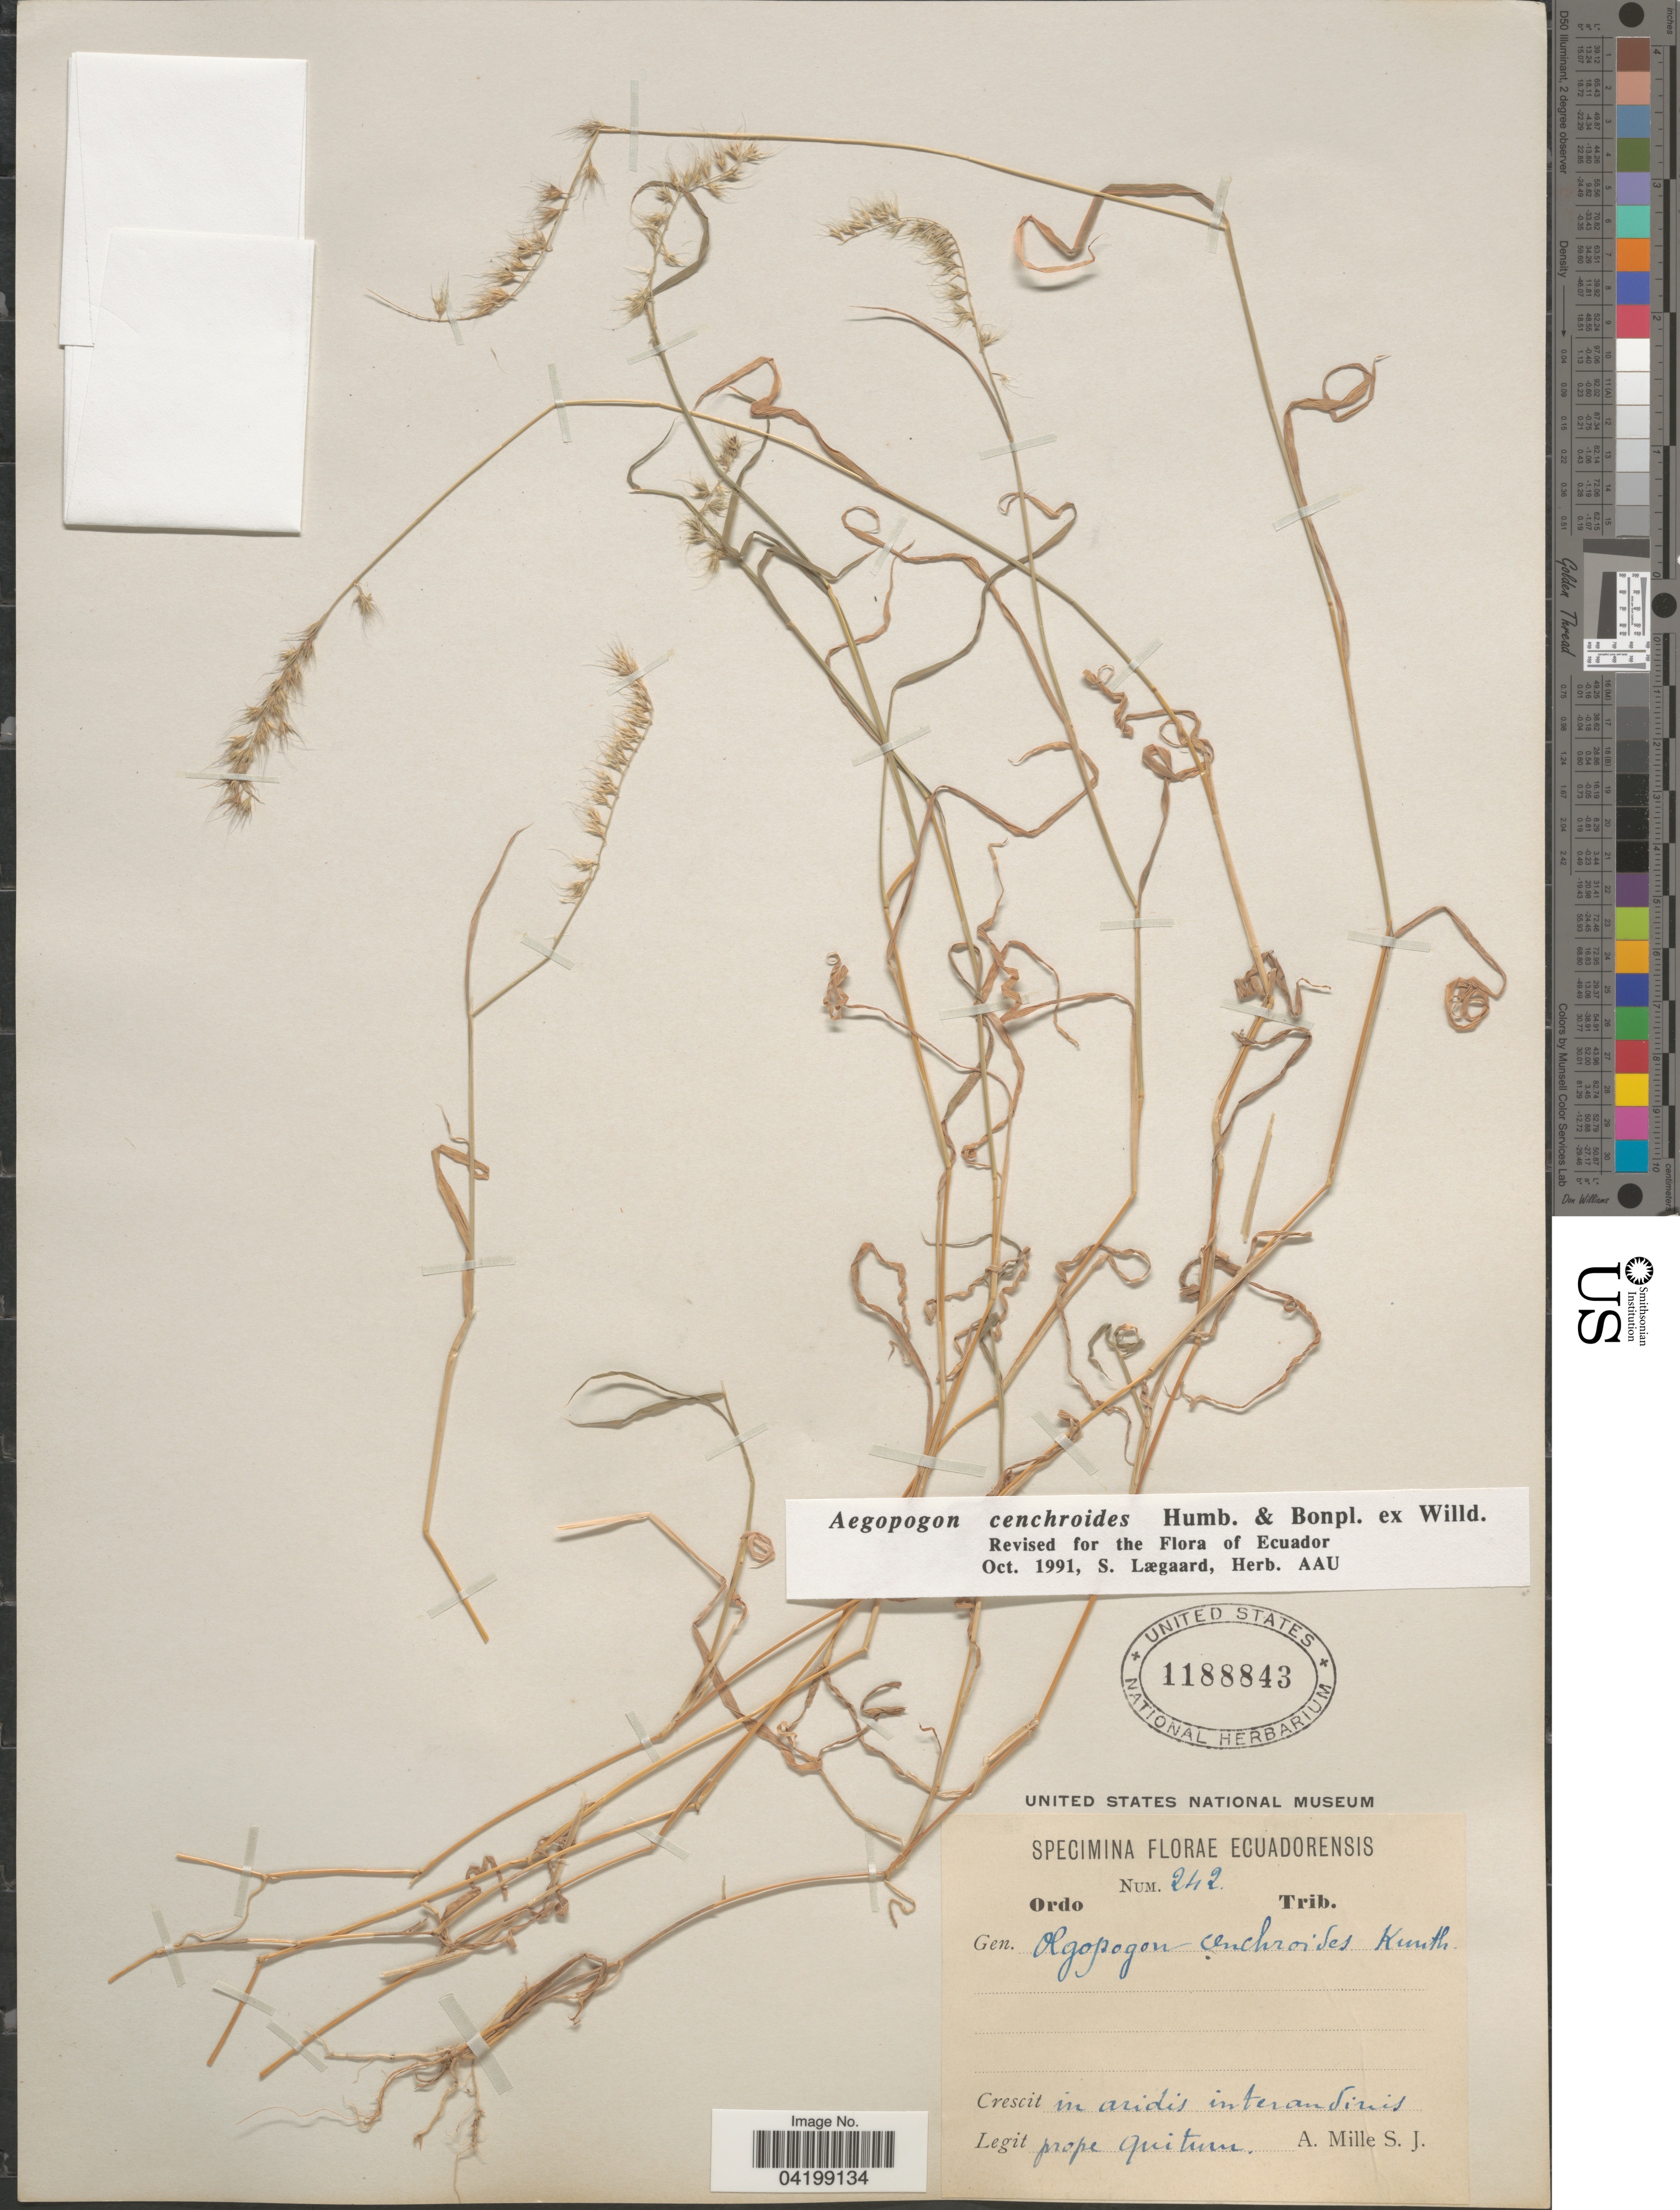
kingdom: Plantae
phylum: Tracheophyta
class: Liliopsida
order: Poales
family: Poaceae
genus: Muhlenbergia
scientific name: Muhlenbergia cenchroides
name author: (Humb. & Bonpl. ex Willd.) P.M. Peterson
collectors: A. Mille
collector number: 242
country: Ecuador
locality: In aridis interandinis prope Quitensis.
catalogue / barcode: US 1188843